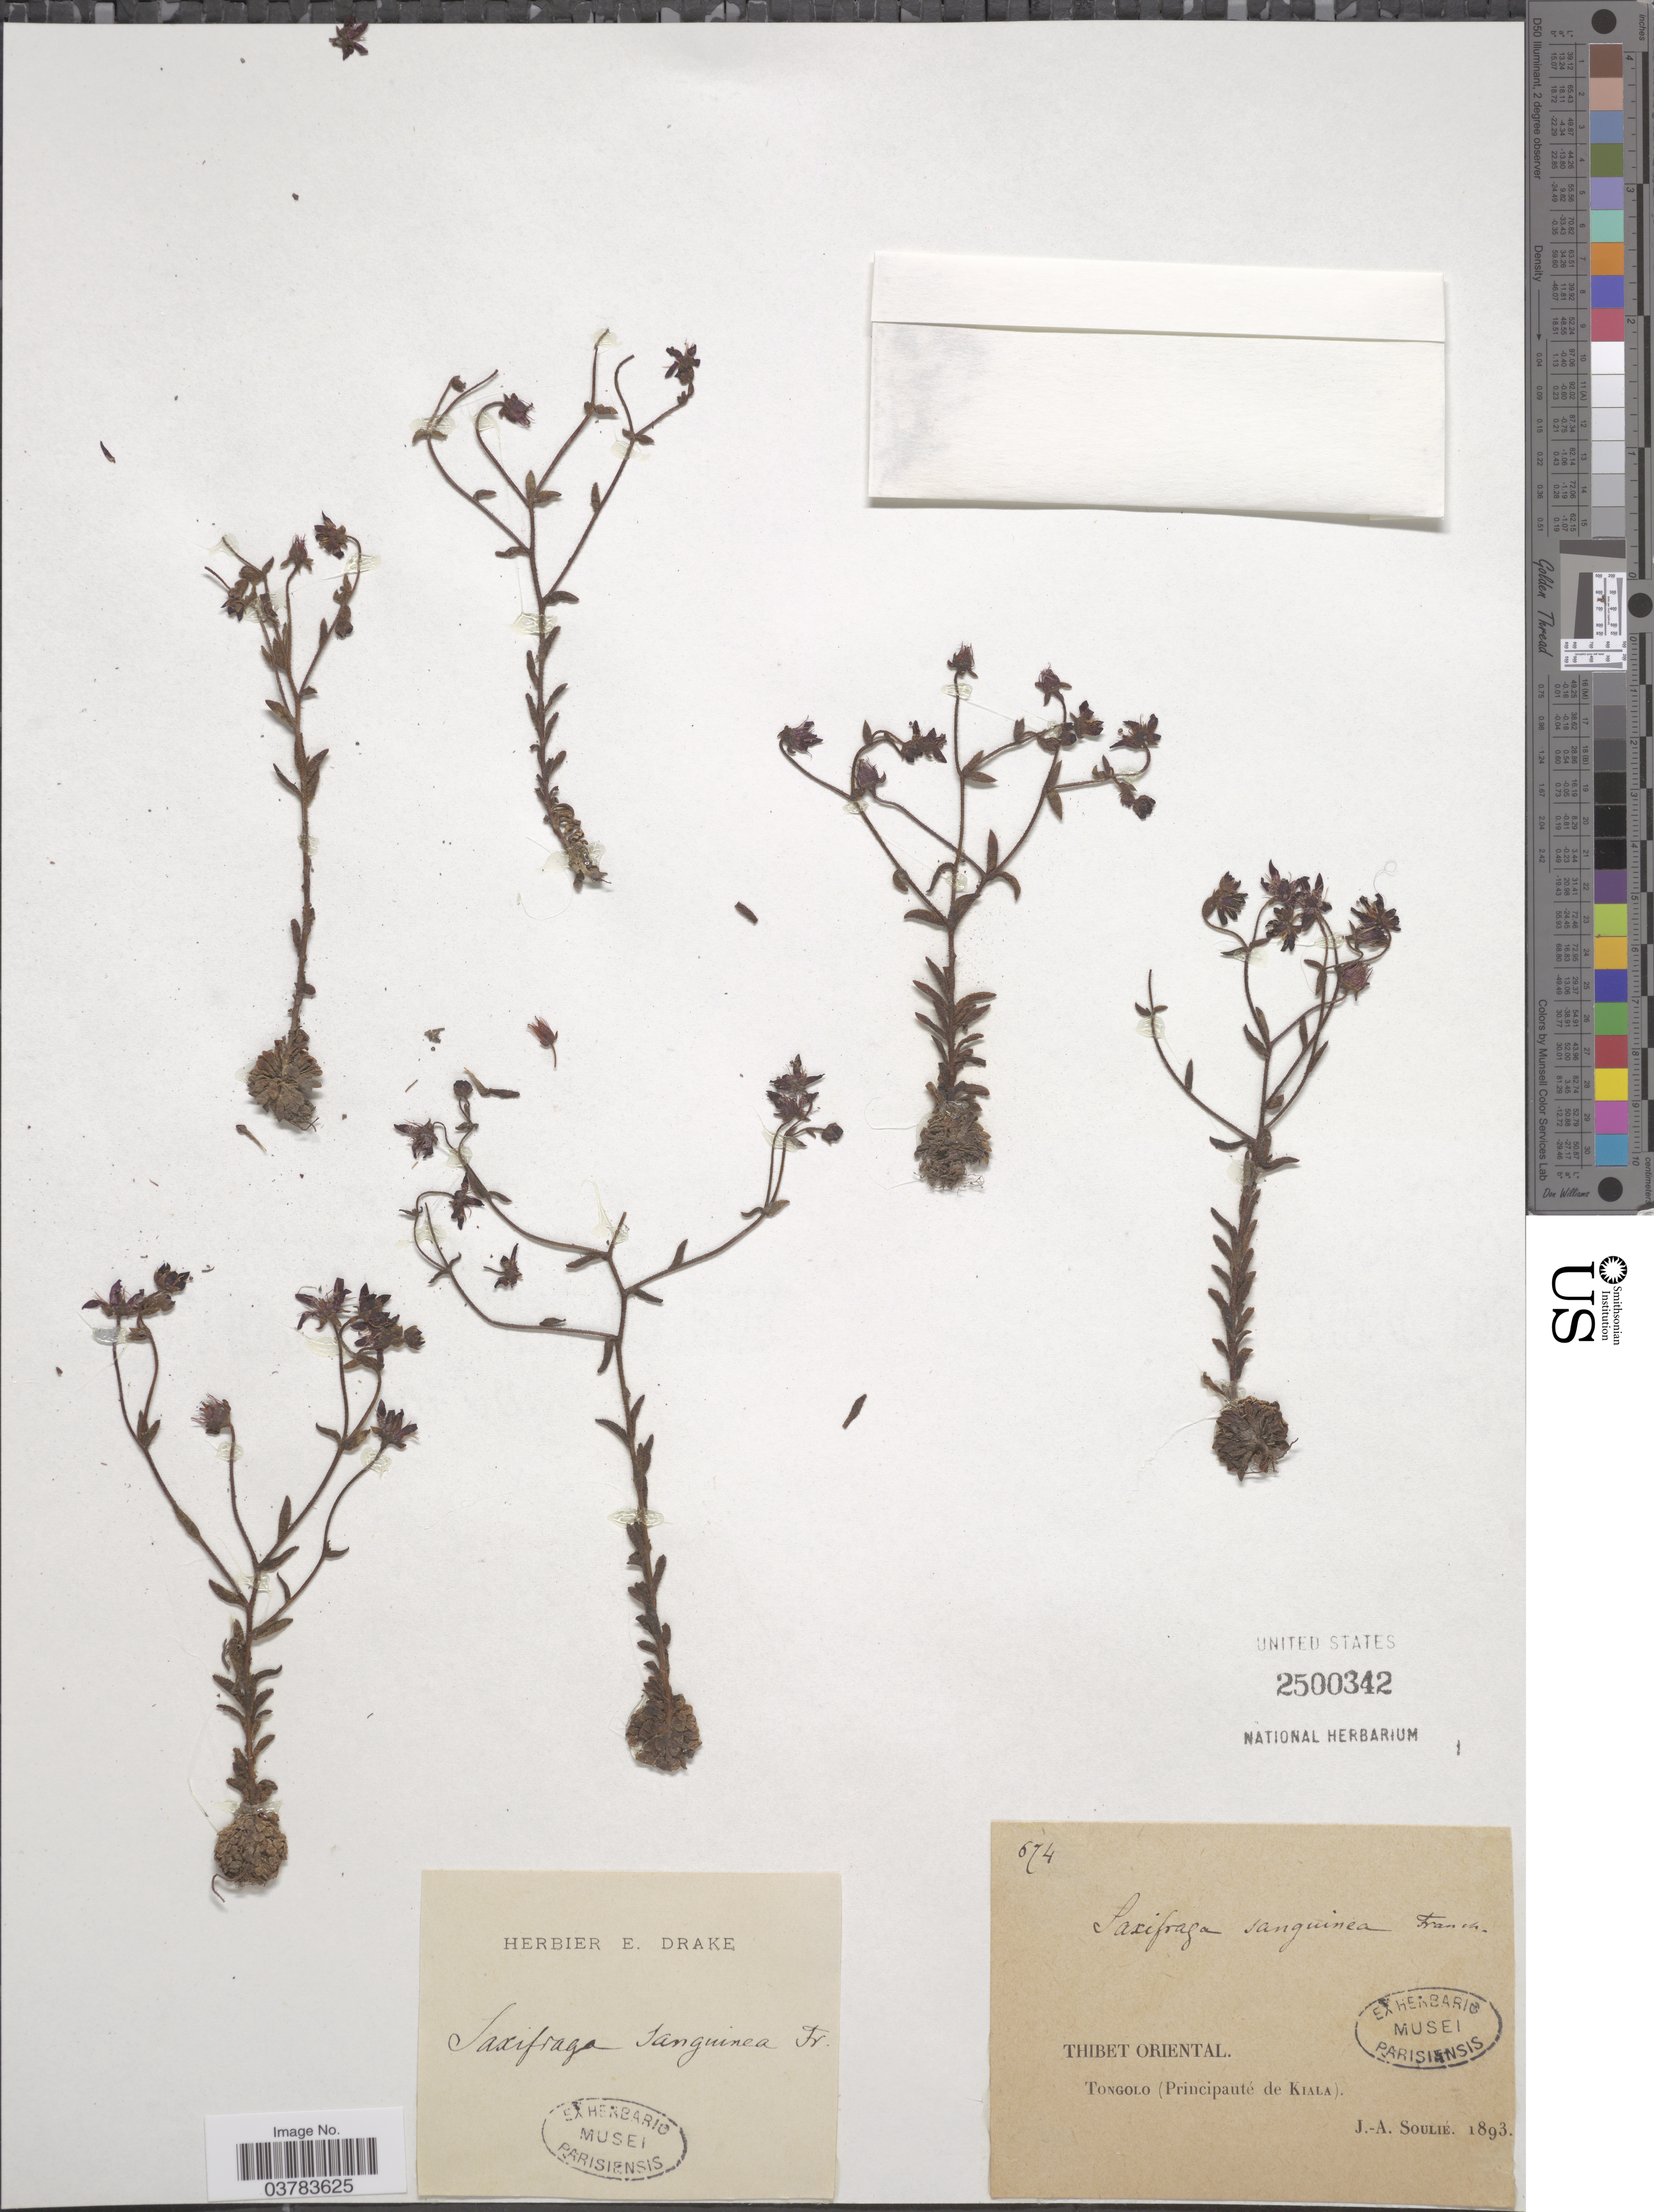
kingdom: Plantae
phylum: Tracheophyta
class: Magnoliopsida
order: Saxifragales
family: Saxifragaceae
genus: Saxifraga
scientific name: Saxifraga sanguinea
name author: Franch.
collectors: J. Soulié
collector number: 674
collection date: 1893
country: China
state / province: Xizang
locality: Thibet Oriental. Tongolo (Principauté de Kiala).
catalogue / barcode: US 2500342